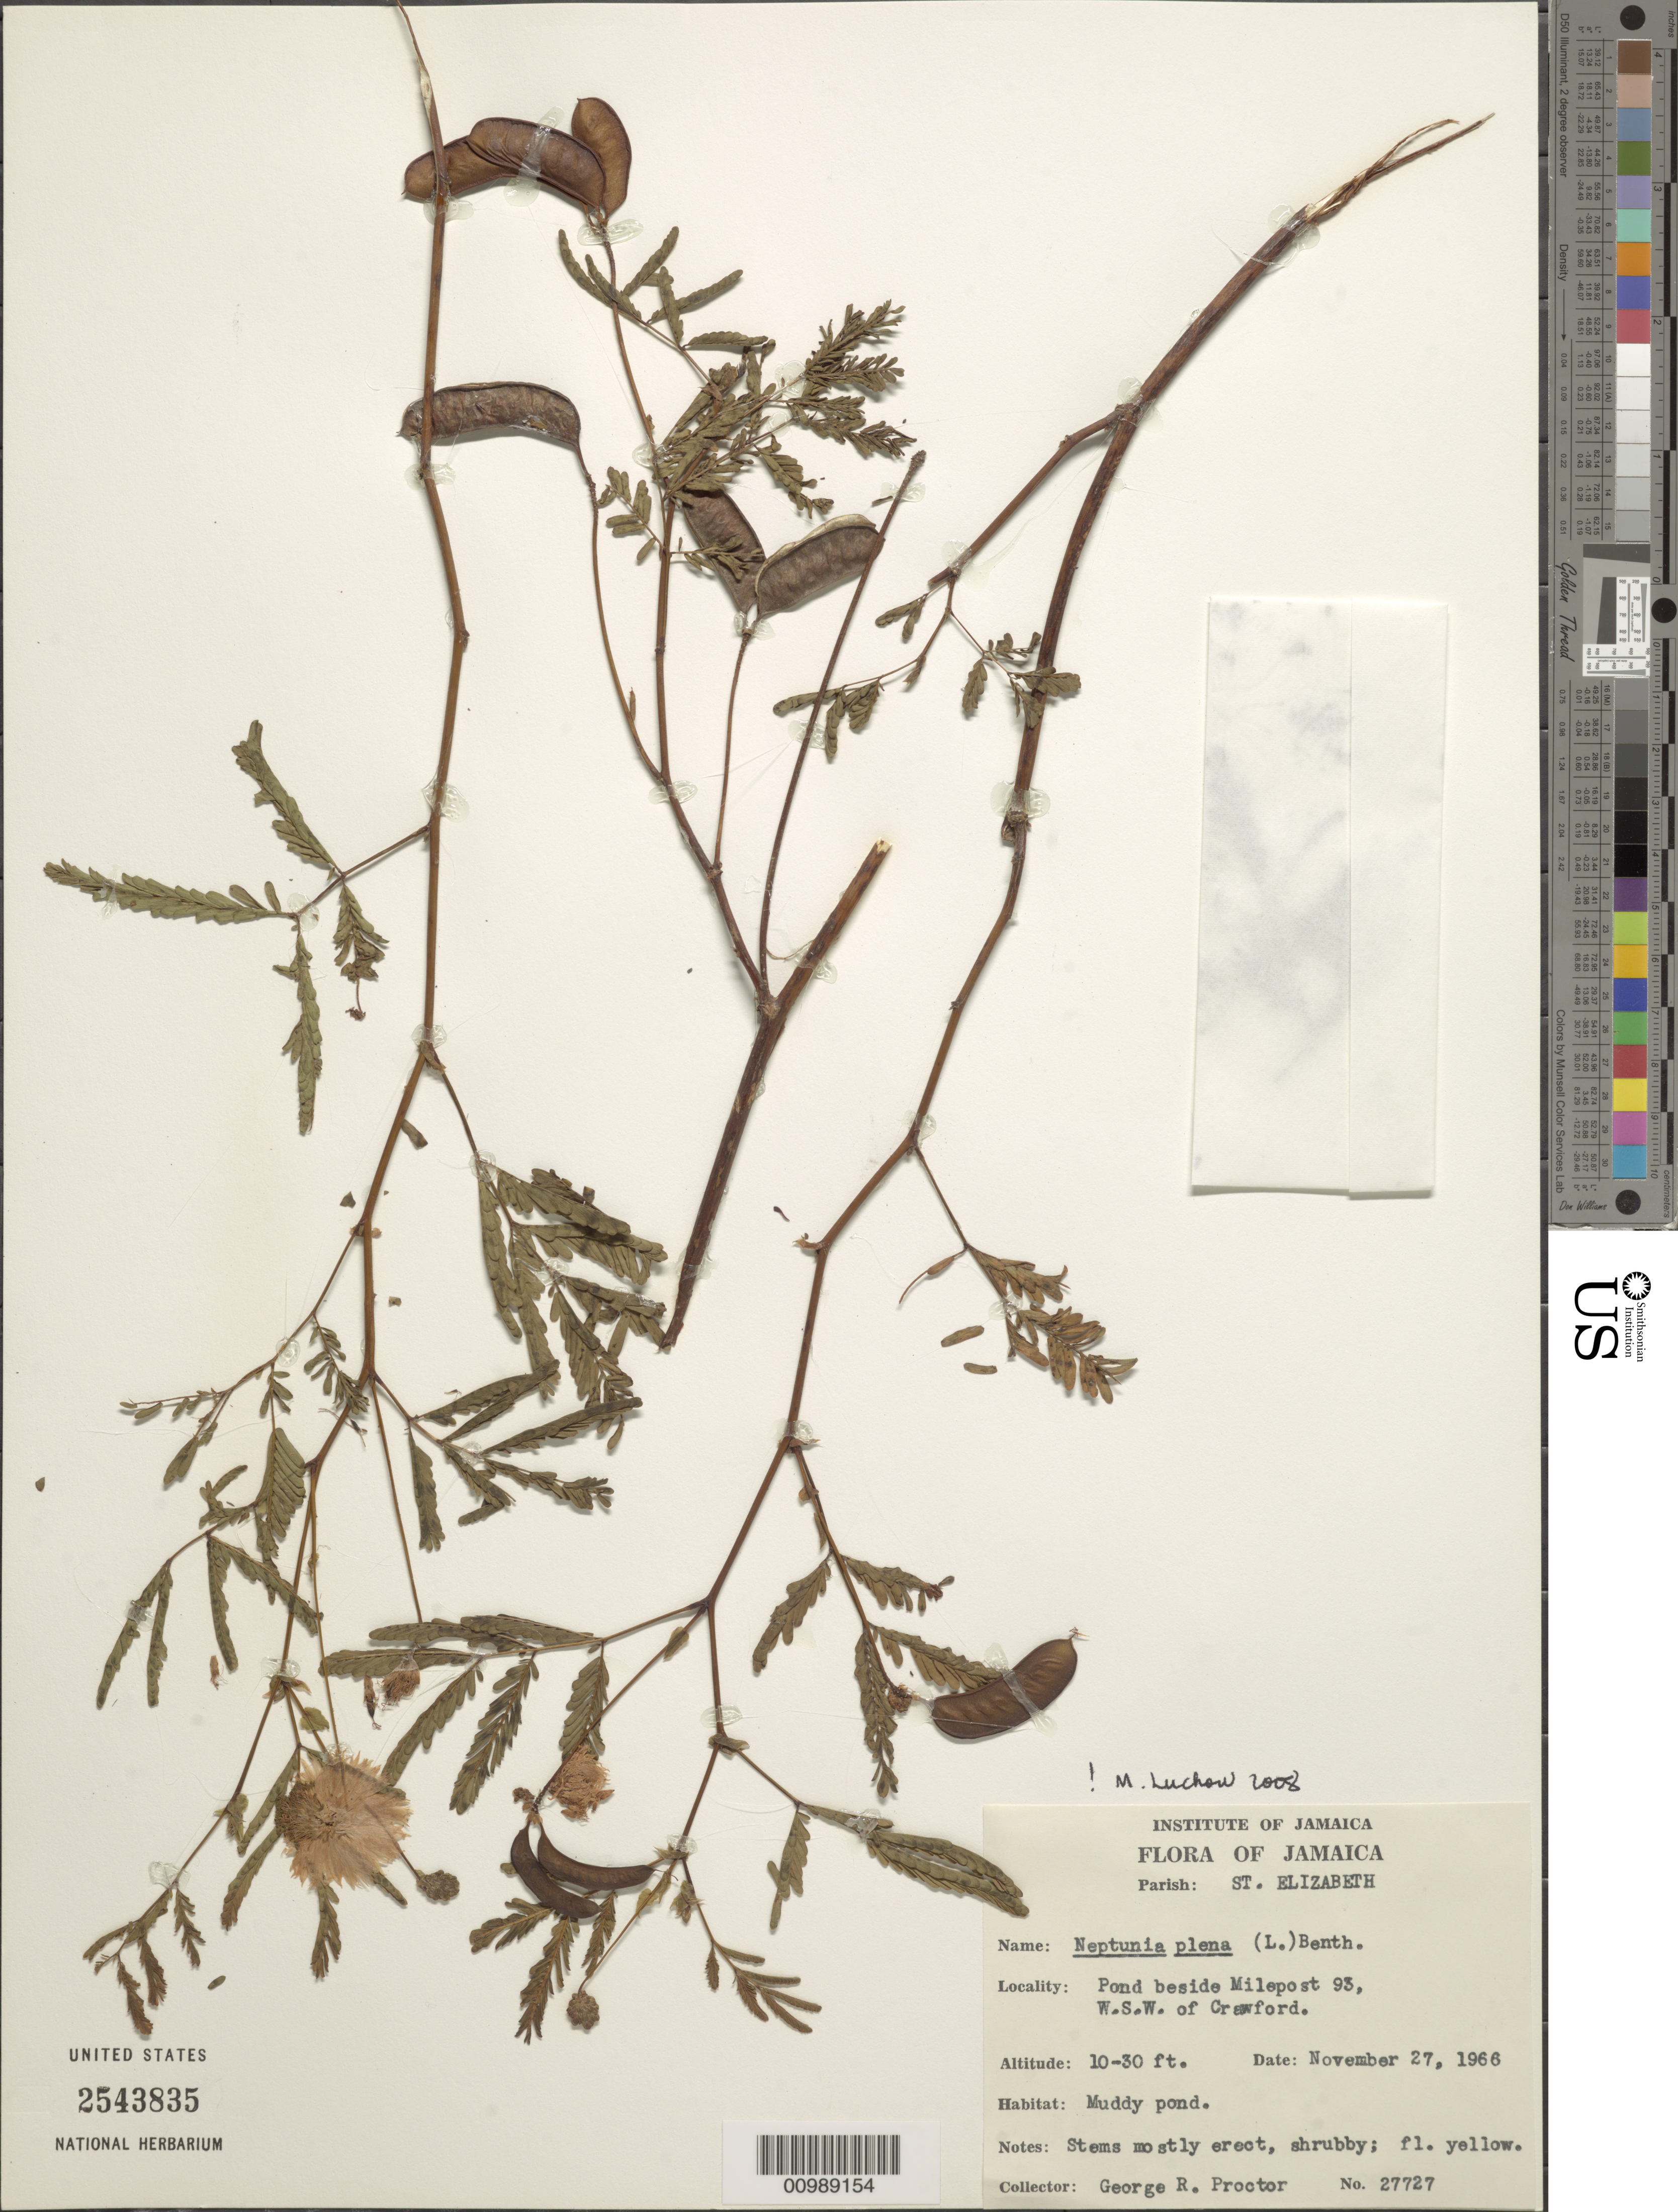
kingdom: Plantae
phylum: Tracheophyta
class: Magnoliopsida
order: Fabales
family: Fabaceae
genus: Neptunia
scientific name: Neptunia plena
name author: (L.) Benth.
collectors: G. R. Proctor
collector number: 27727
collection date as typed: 27 Nov 1966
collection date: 1966-11-27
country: Jamaica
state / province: Saint Elizabeth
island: Jamaica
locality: Pond beside Milepost 93, WSW of Crawford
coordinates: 0 N, 0 E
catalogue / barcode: US 2543835